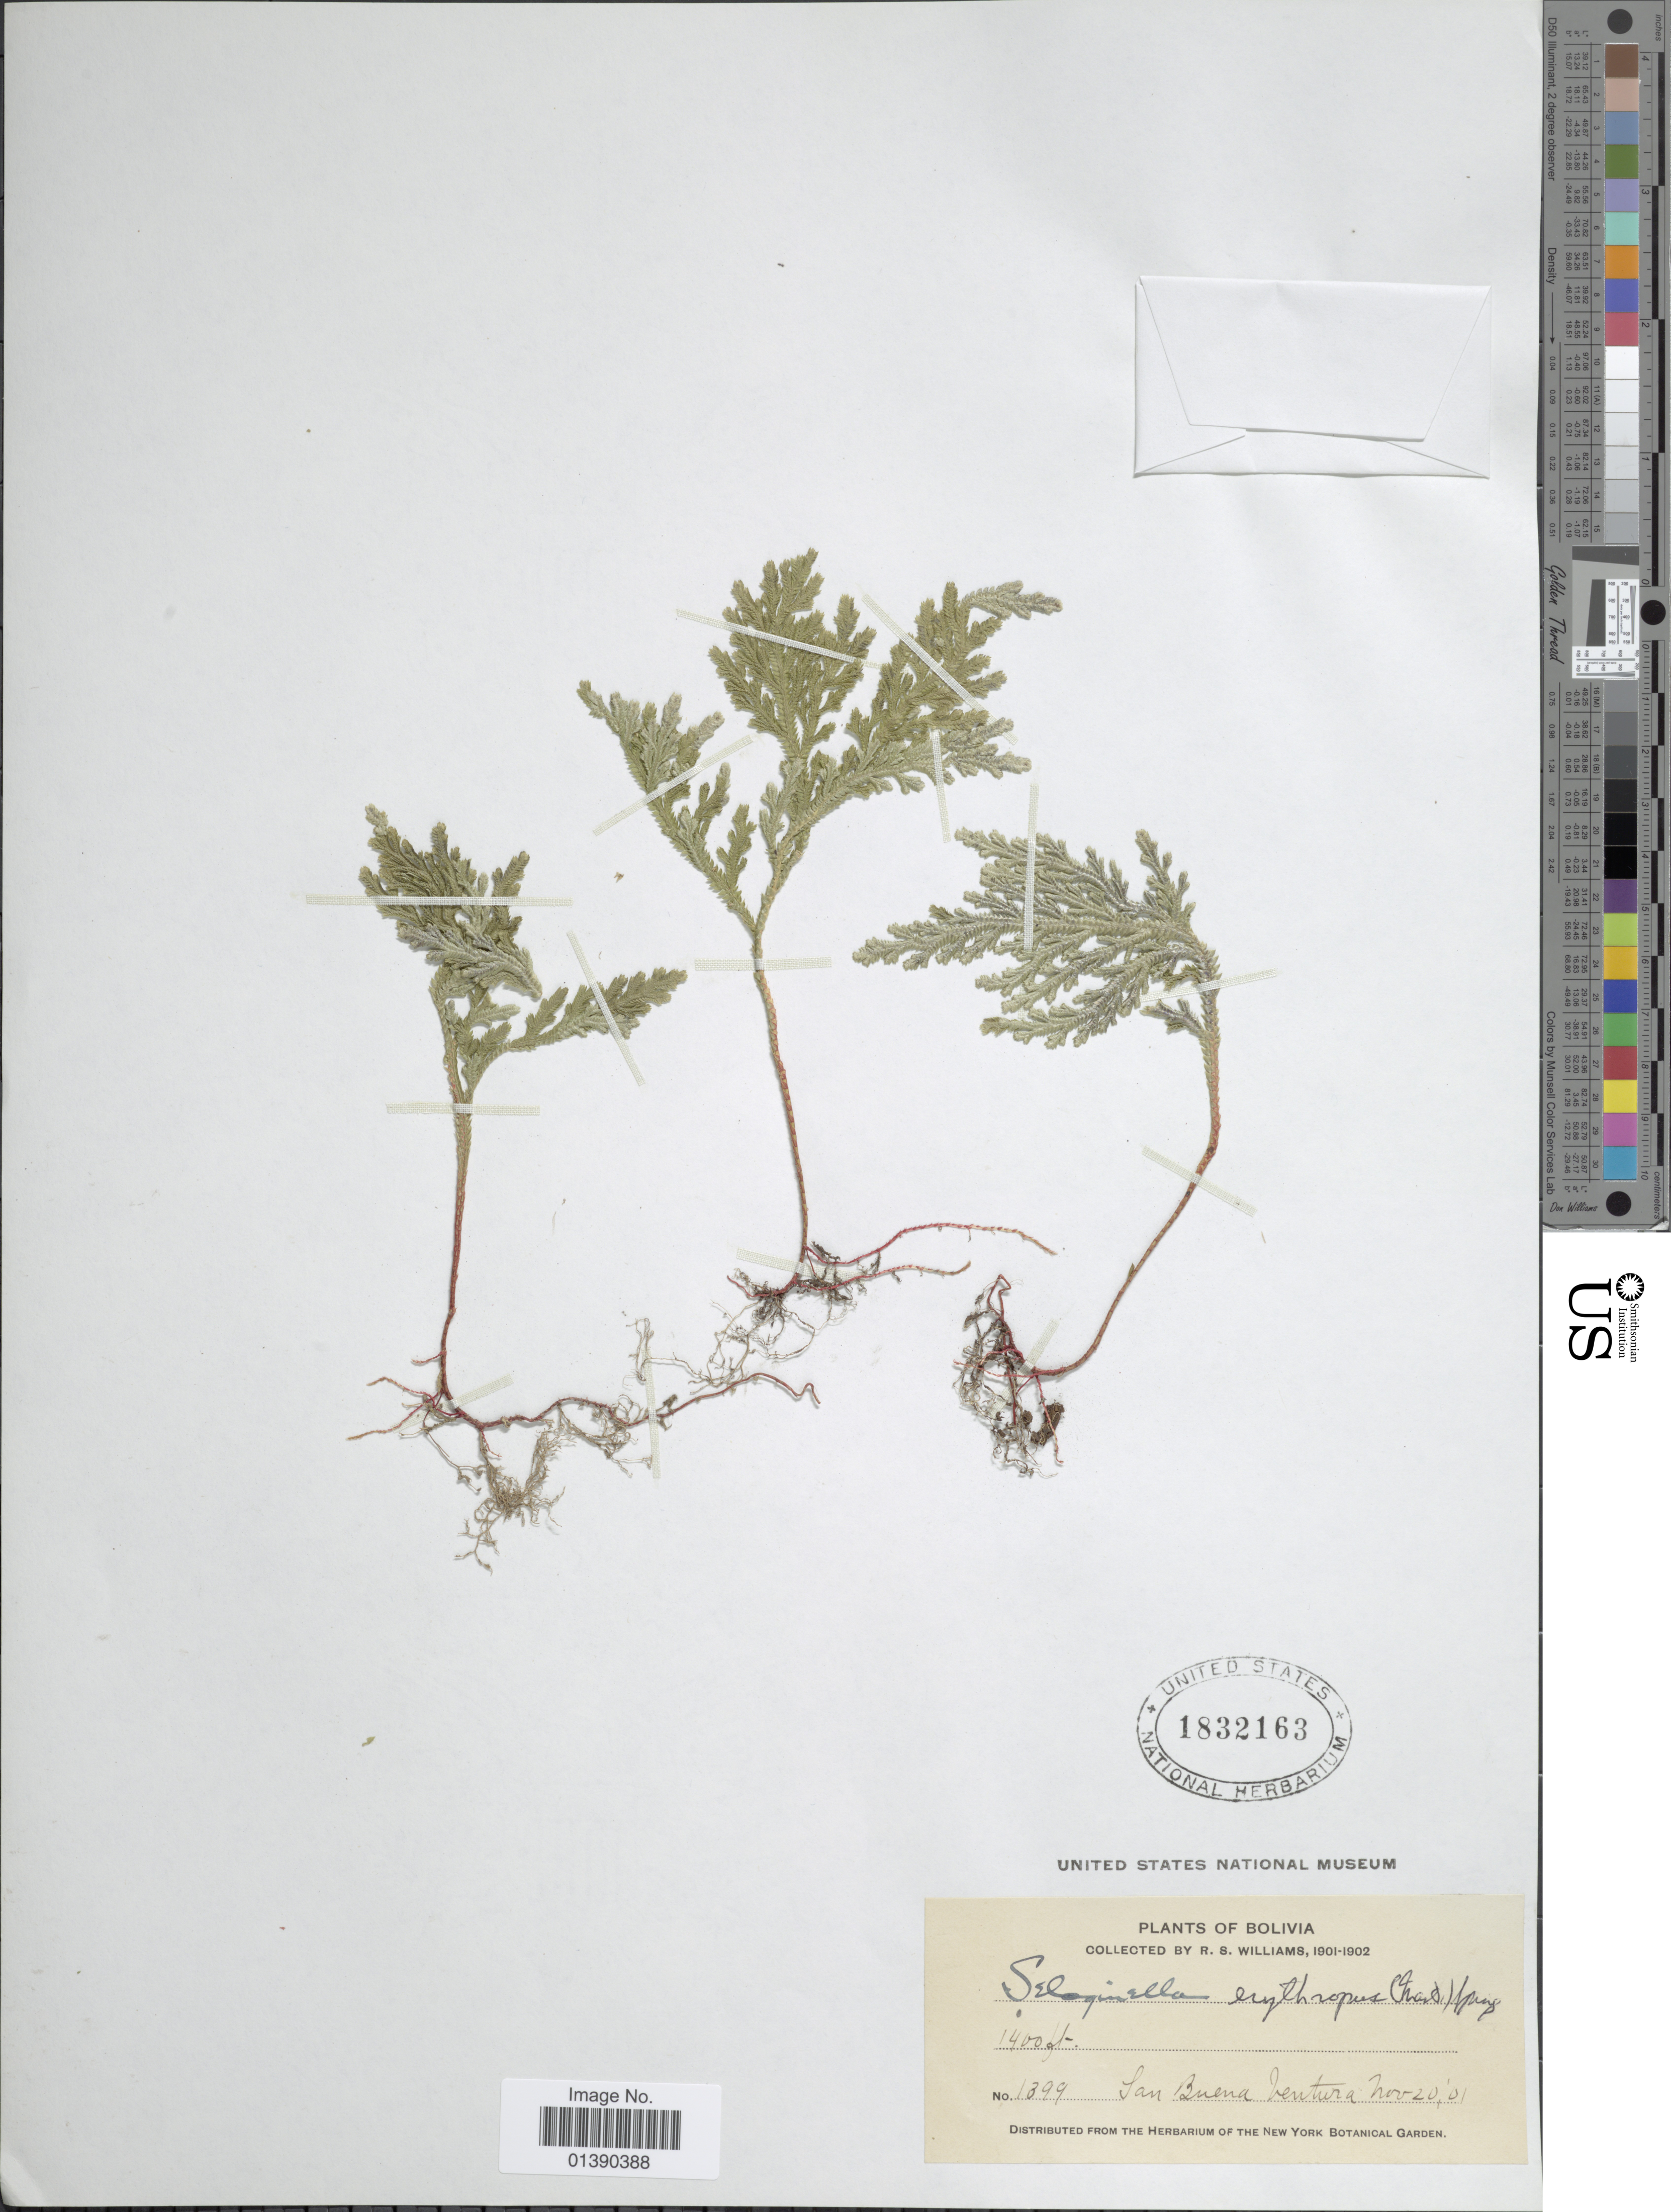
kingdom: Plantae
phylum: Tracheophyta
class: Lycopodiopsida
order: Selaginellales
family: Selaginellaceae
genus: Selaginella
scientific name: Selaginella erythropus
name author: (Mart.) Hieron.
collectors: R. S. Williams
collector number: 1399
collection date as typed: Nov. 20, 1901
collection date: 1901-11-20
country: Bolivia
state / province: La Paz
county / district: Iturralde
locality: San Buena Ventura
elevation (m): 427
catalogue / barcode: US 1832163